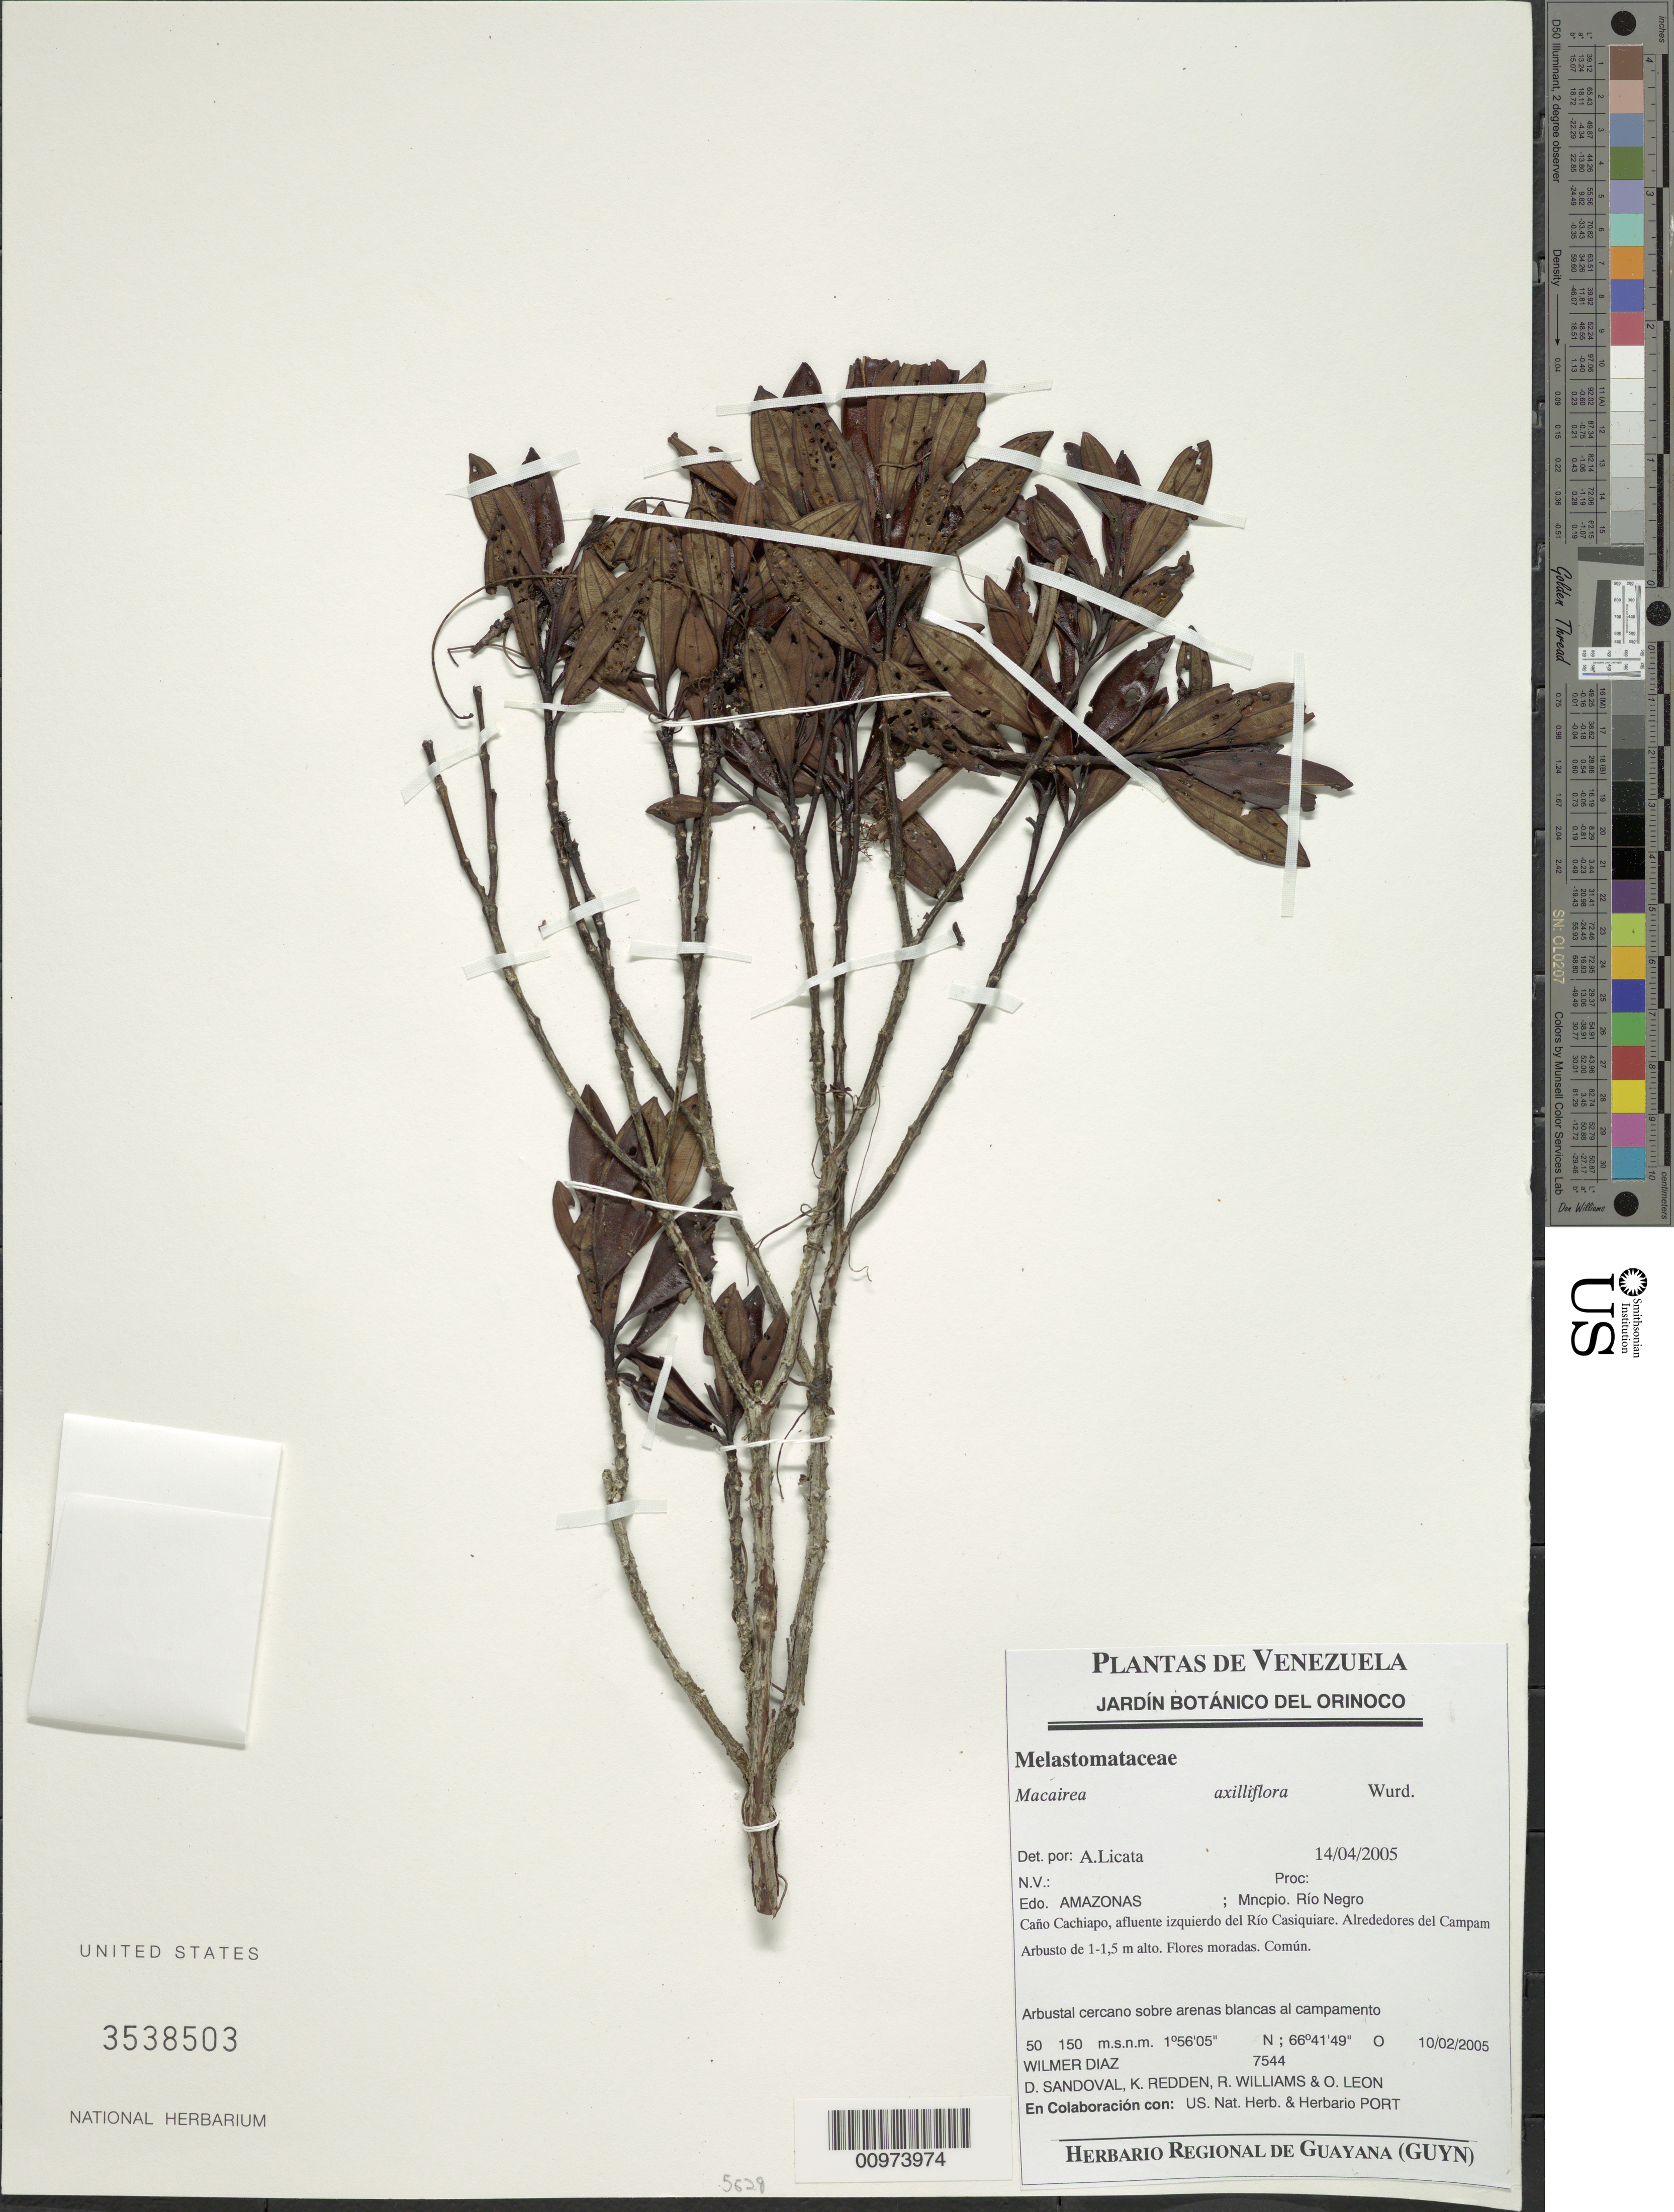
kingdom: Plantae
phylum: Tracheophyta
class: Magnoliopsida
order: Myrtales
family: Melastomataceae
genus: Macairea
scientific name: Macairea axilliflora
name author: Wurdack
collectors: W. Díaz P., D. Sandoval, K. M. Redden, R. Williams & O. León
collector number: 7544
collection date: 2005-02-10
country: Venezuela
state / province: Amazonas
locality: Mncpio. Río Negro. Caño Cachiapo, afluente izquierdo del Río Casiquiare. Alrededores del Campam.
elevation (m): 50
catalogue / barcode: US 3538503